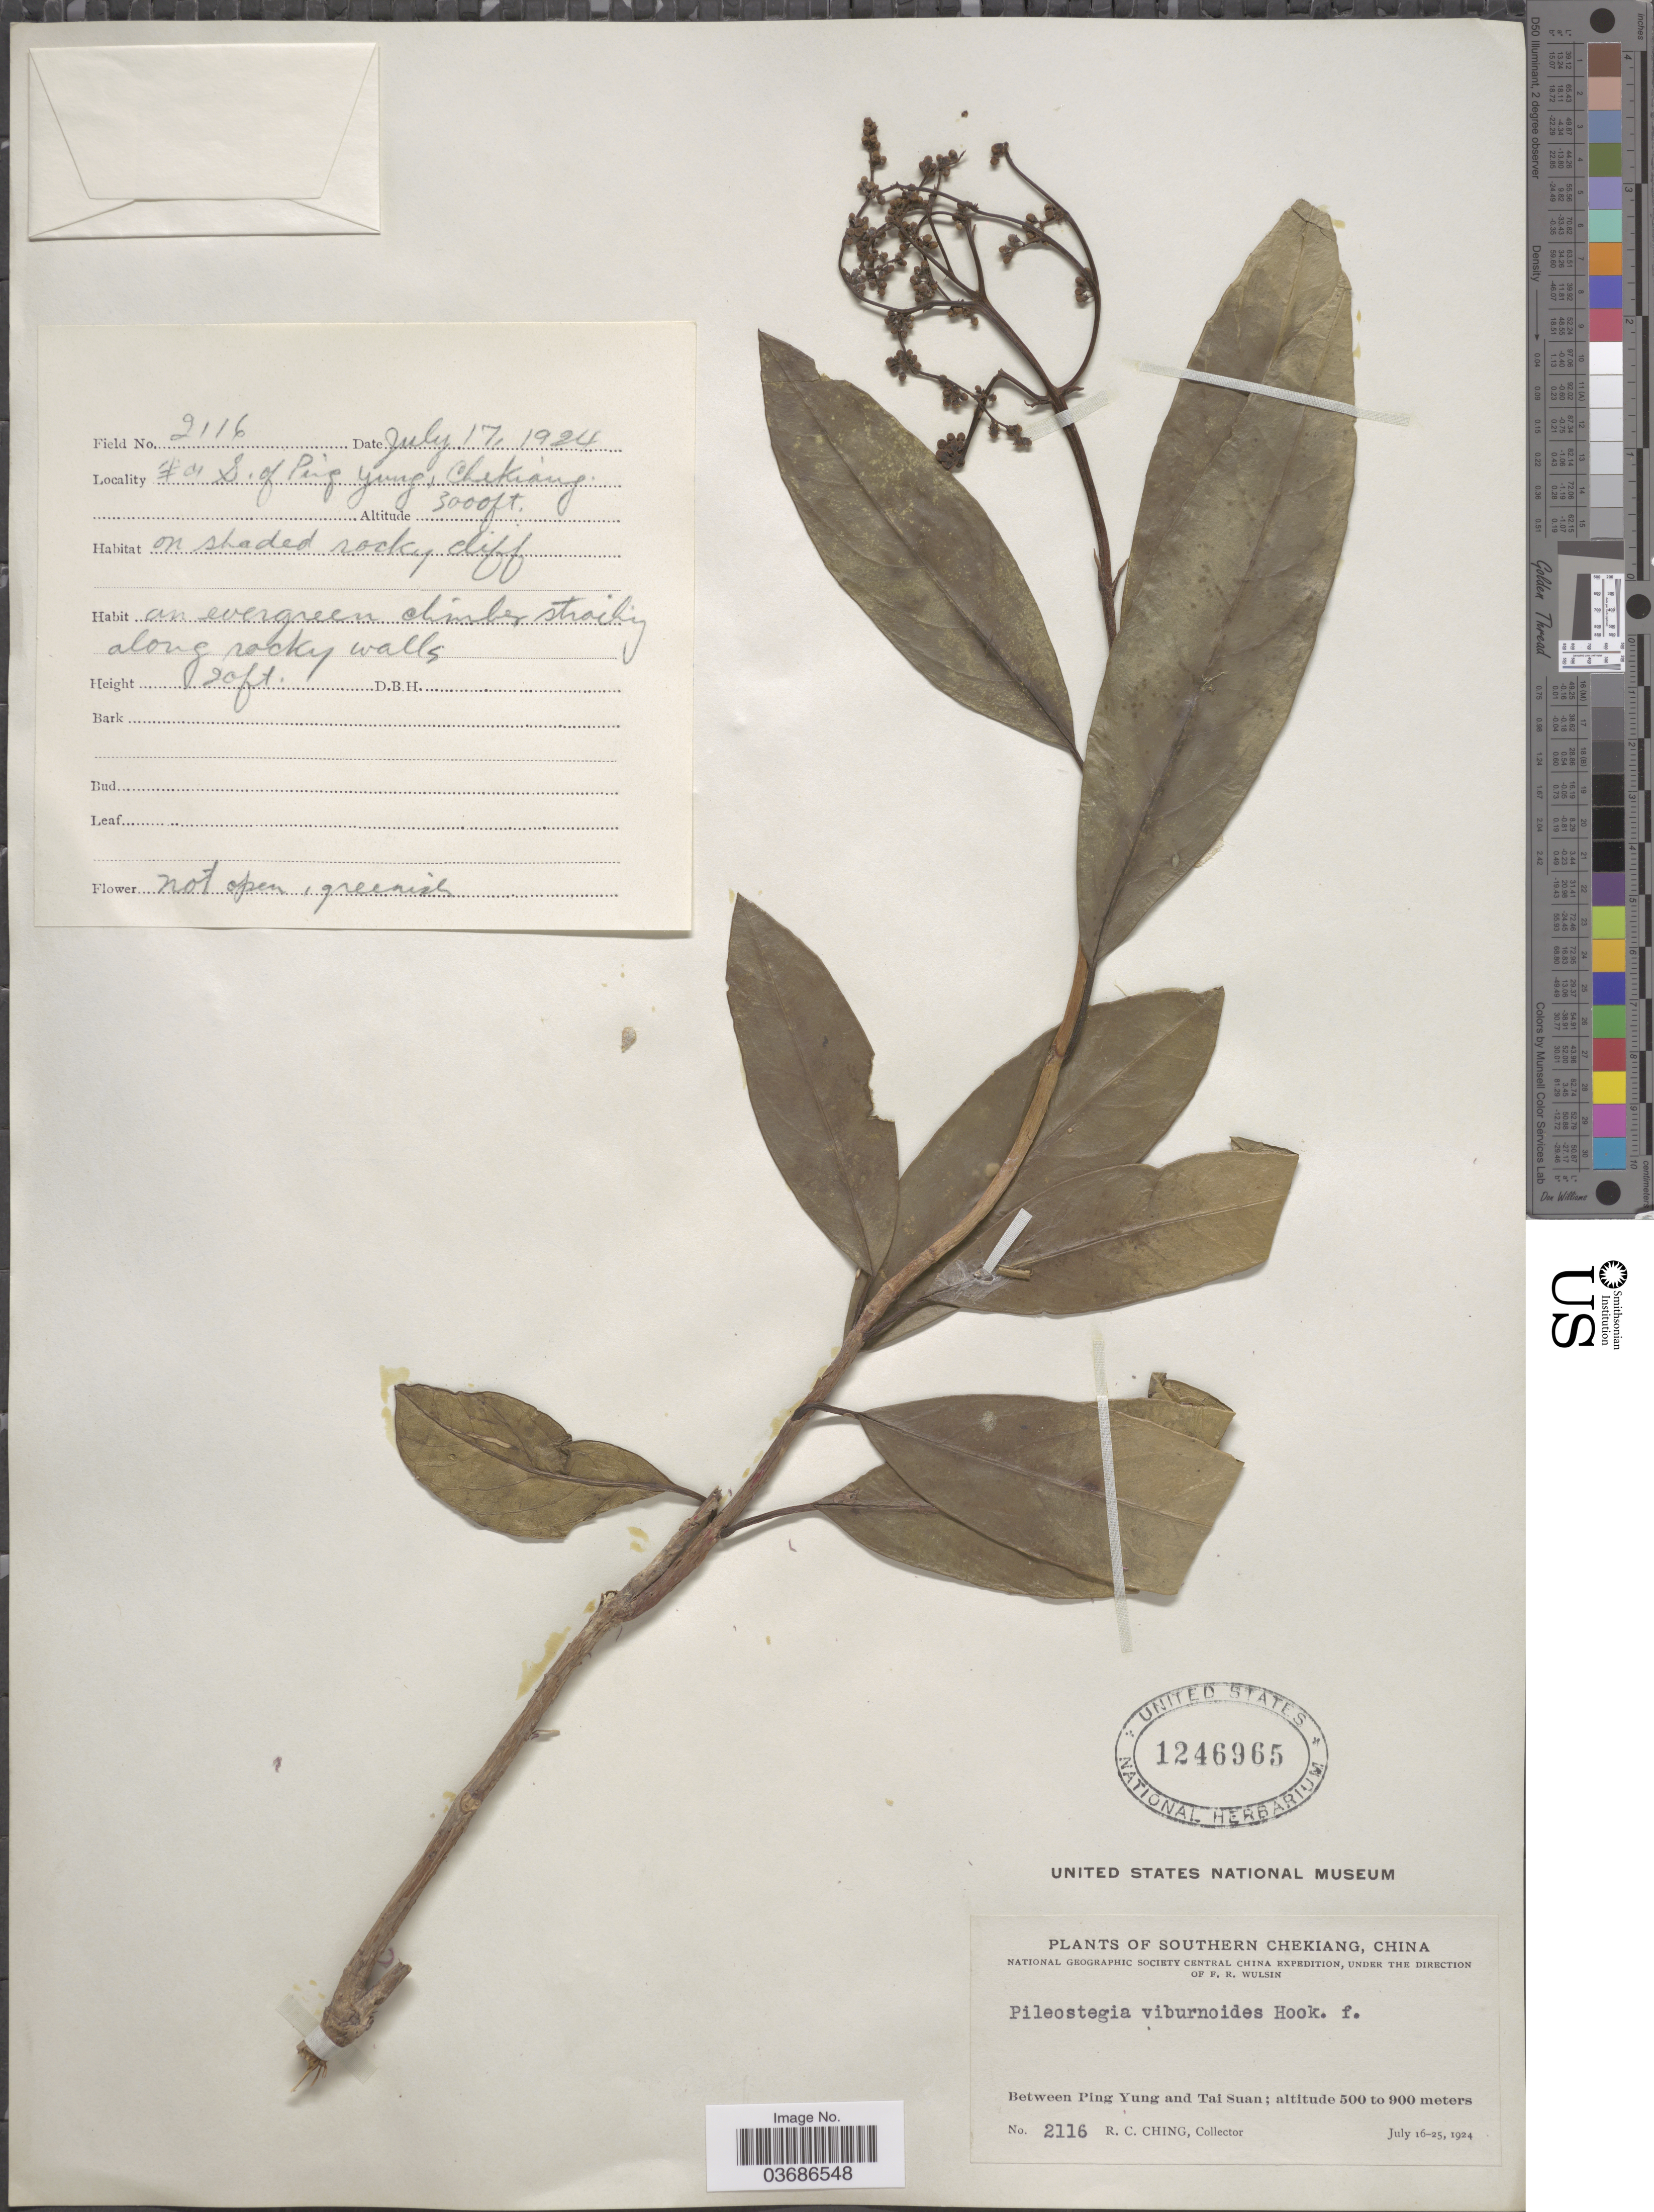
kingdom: Plantae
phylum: Tracheophyta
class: Magnoliopsida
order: Cornales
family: Hydrangeaceae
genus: Hydrangea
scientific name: Hydrangea viburnoides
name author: (Hook. f. & Thomson) Y. De Smet & Granados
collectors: R. C. Ching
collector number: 2116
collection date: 1924-07-17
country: China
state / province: Zhejiang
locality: Southern Chekiang. National Geographic Society Central China Expedition. Between Ping Yung and Tai Suan. X. S. of Ping Yung, Chekiang.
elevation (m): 914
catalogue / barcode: US 1246965